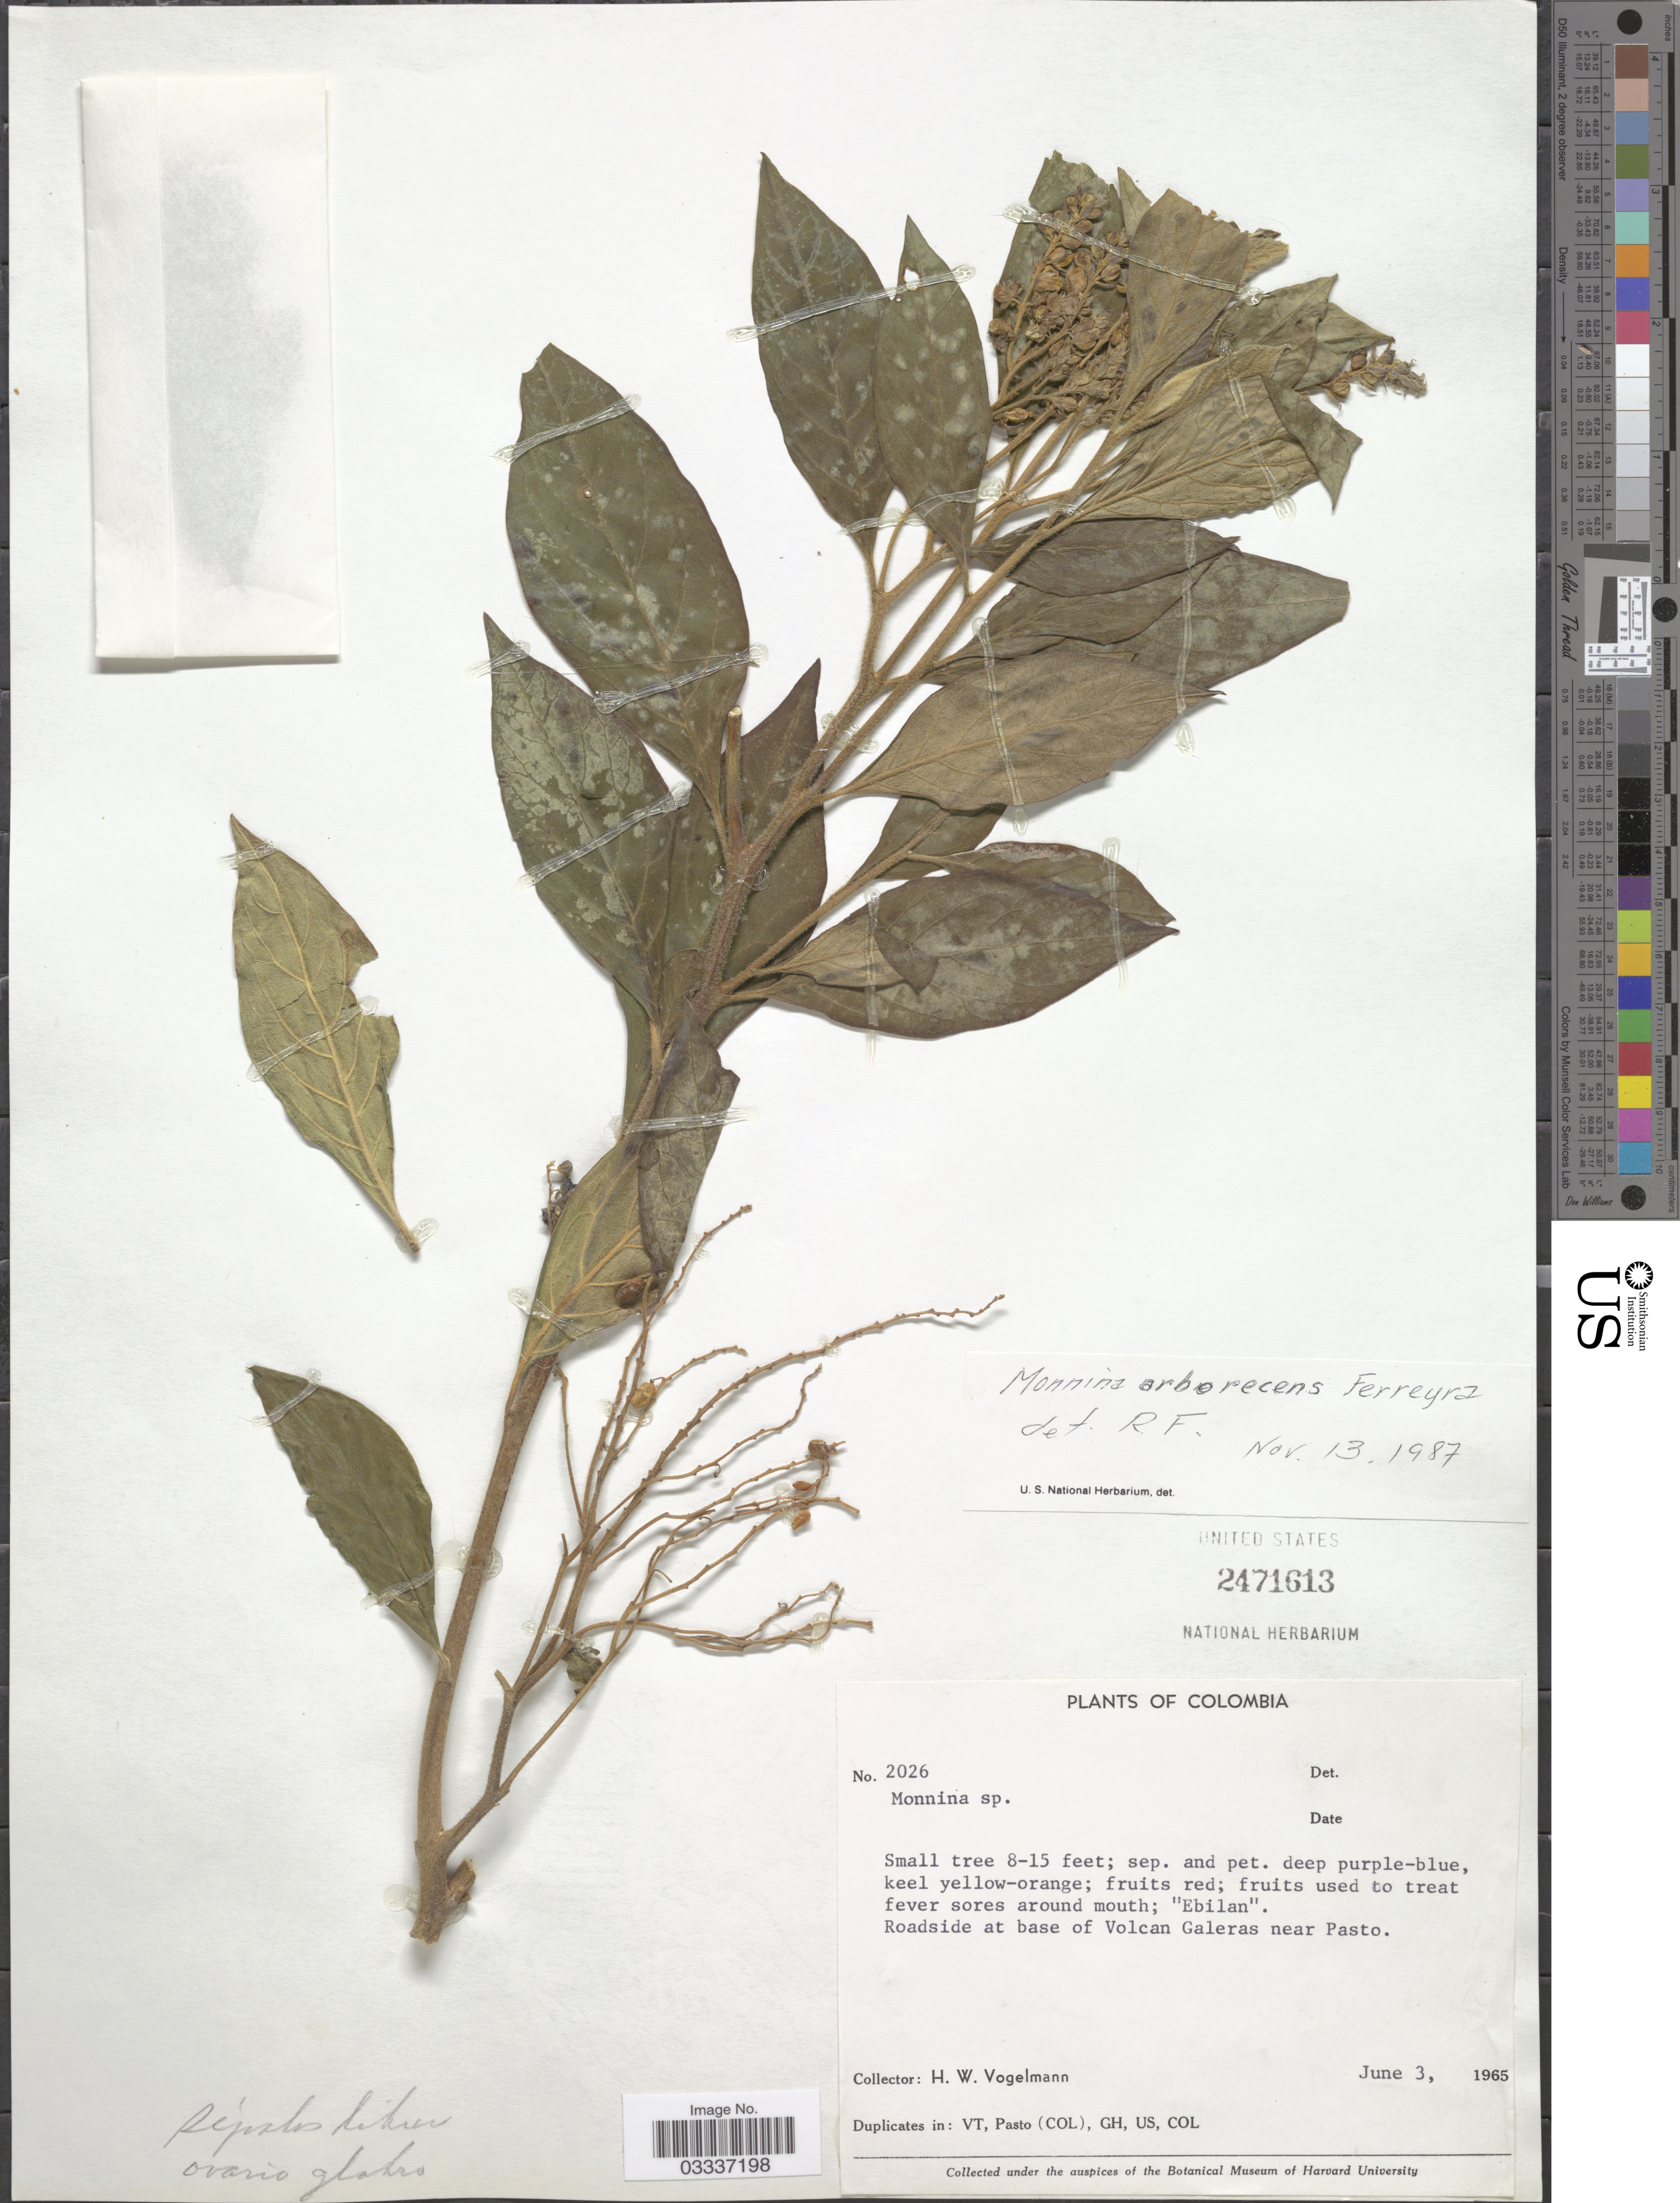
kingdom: Plantae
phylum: Tracheophyta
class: Magnoliopsida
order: Fabales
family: Polygalaceae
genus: Monnina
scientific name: Monnina arborescens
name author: Ferreyra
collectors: H. Vogelmann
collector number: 2026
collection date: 1965-06-03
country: Colombia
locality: Roadside at base of Volcan Galeras near Pasto.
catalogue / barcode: US 2471613